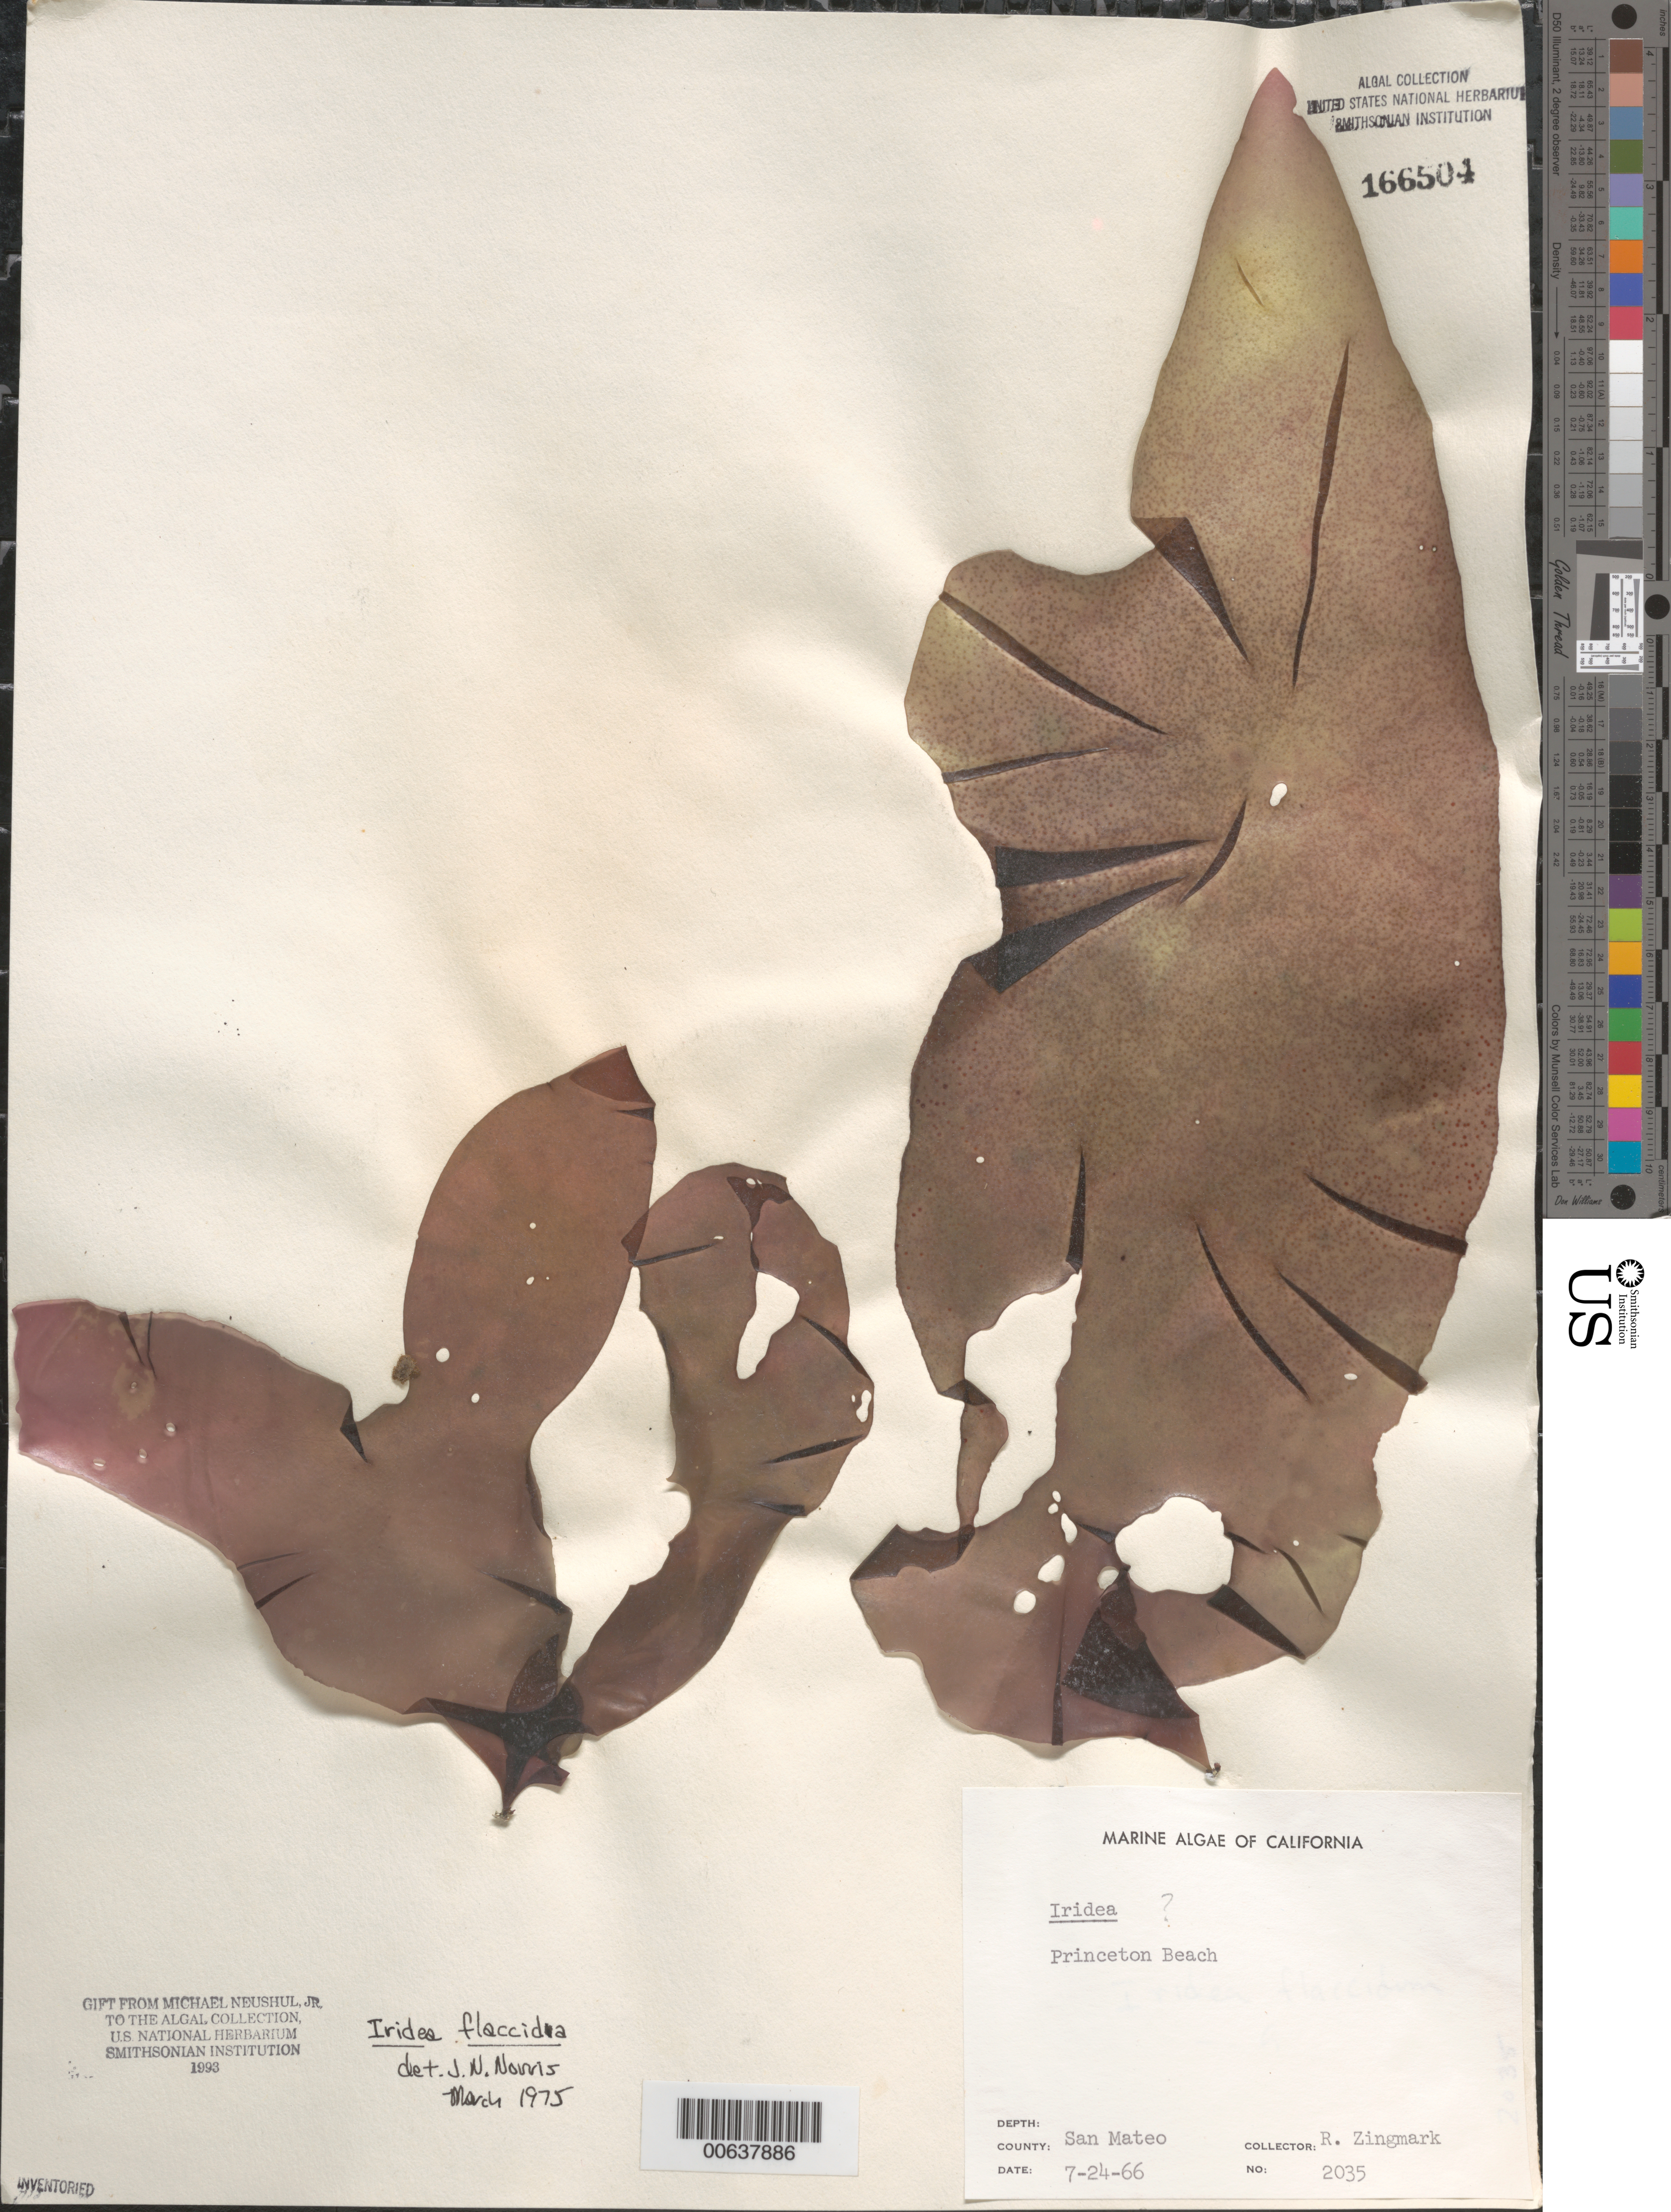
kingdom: Plantae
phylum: Rhodophyta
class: Florideophyceae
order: Gigartinales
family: Gigartinaceae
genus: Mazzaella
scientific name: Mazzaella flaccida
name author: (Setchell & N.L. Gardner) Fredericq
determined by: Algae name updating Project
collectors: R. Zingmark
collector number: Neushul 2035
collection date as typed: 24 Jul 1966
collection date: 1966-07-24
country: United States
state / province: California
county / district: San Mateo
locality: Princeton Beach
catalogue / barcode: US 166504